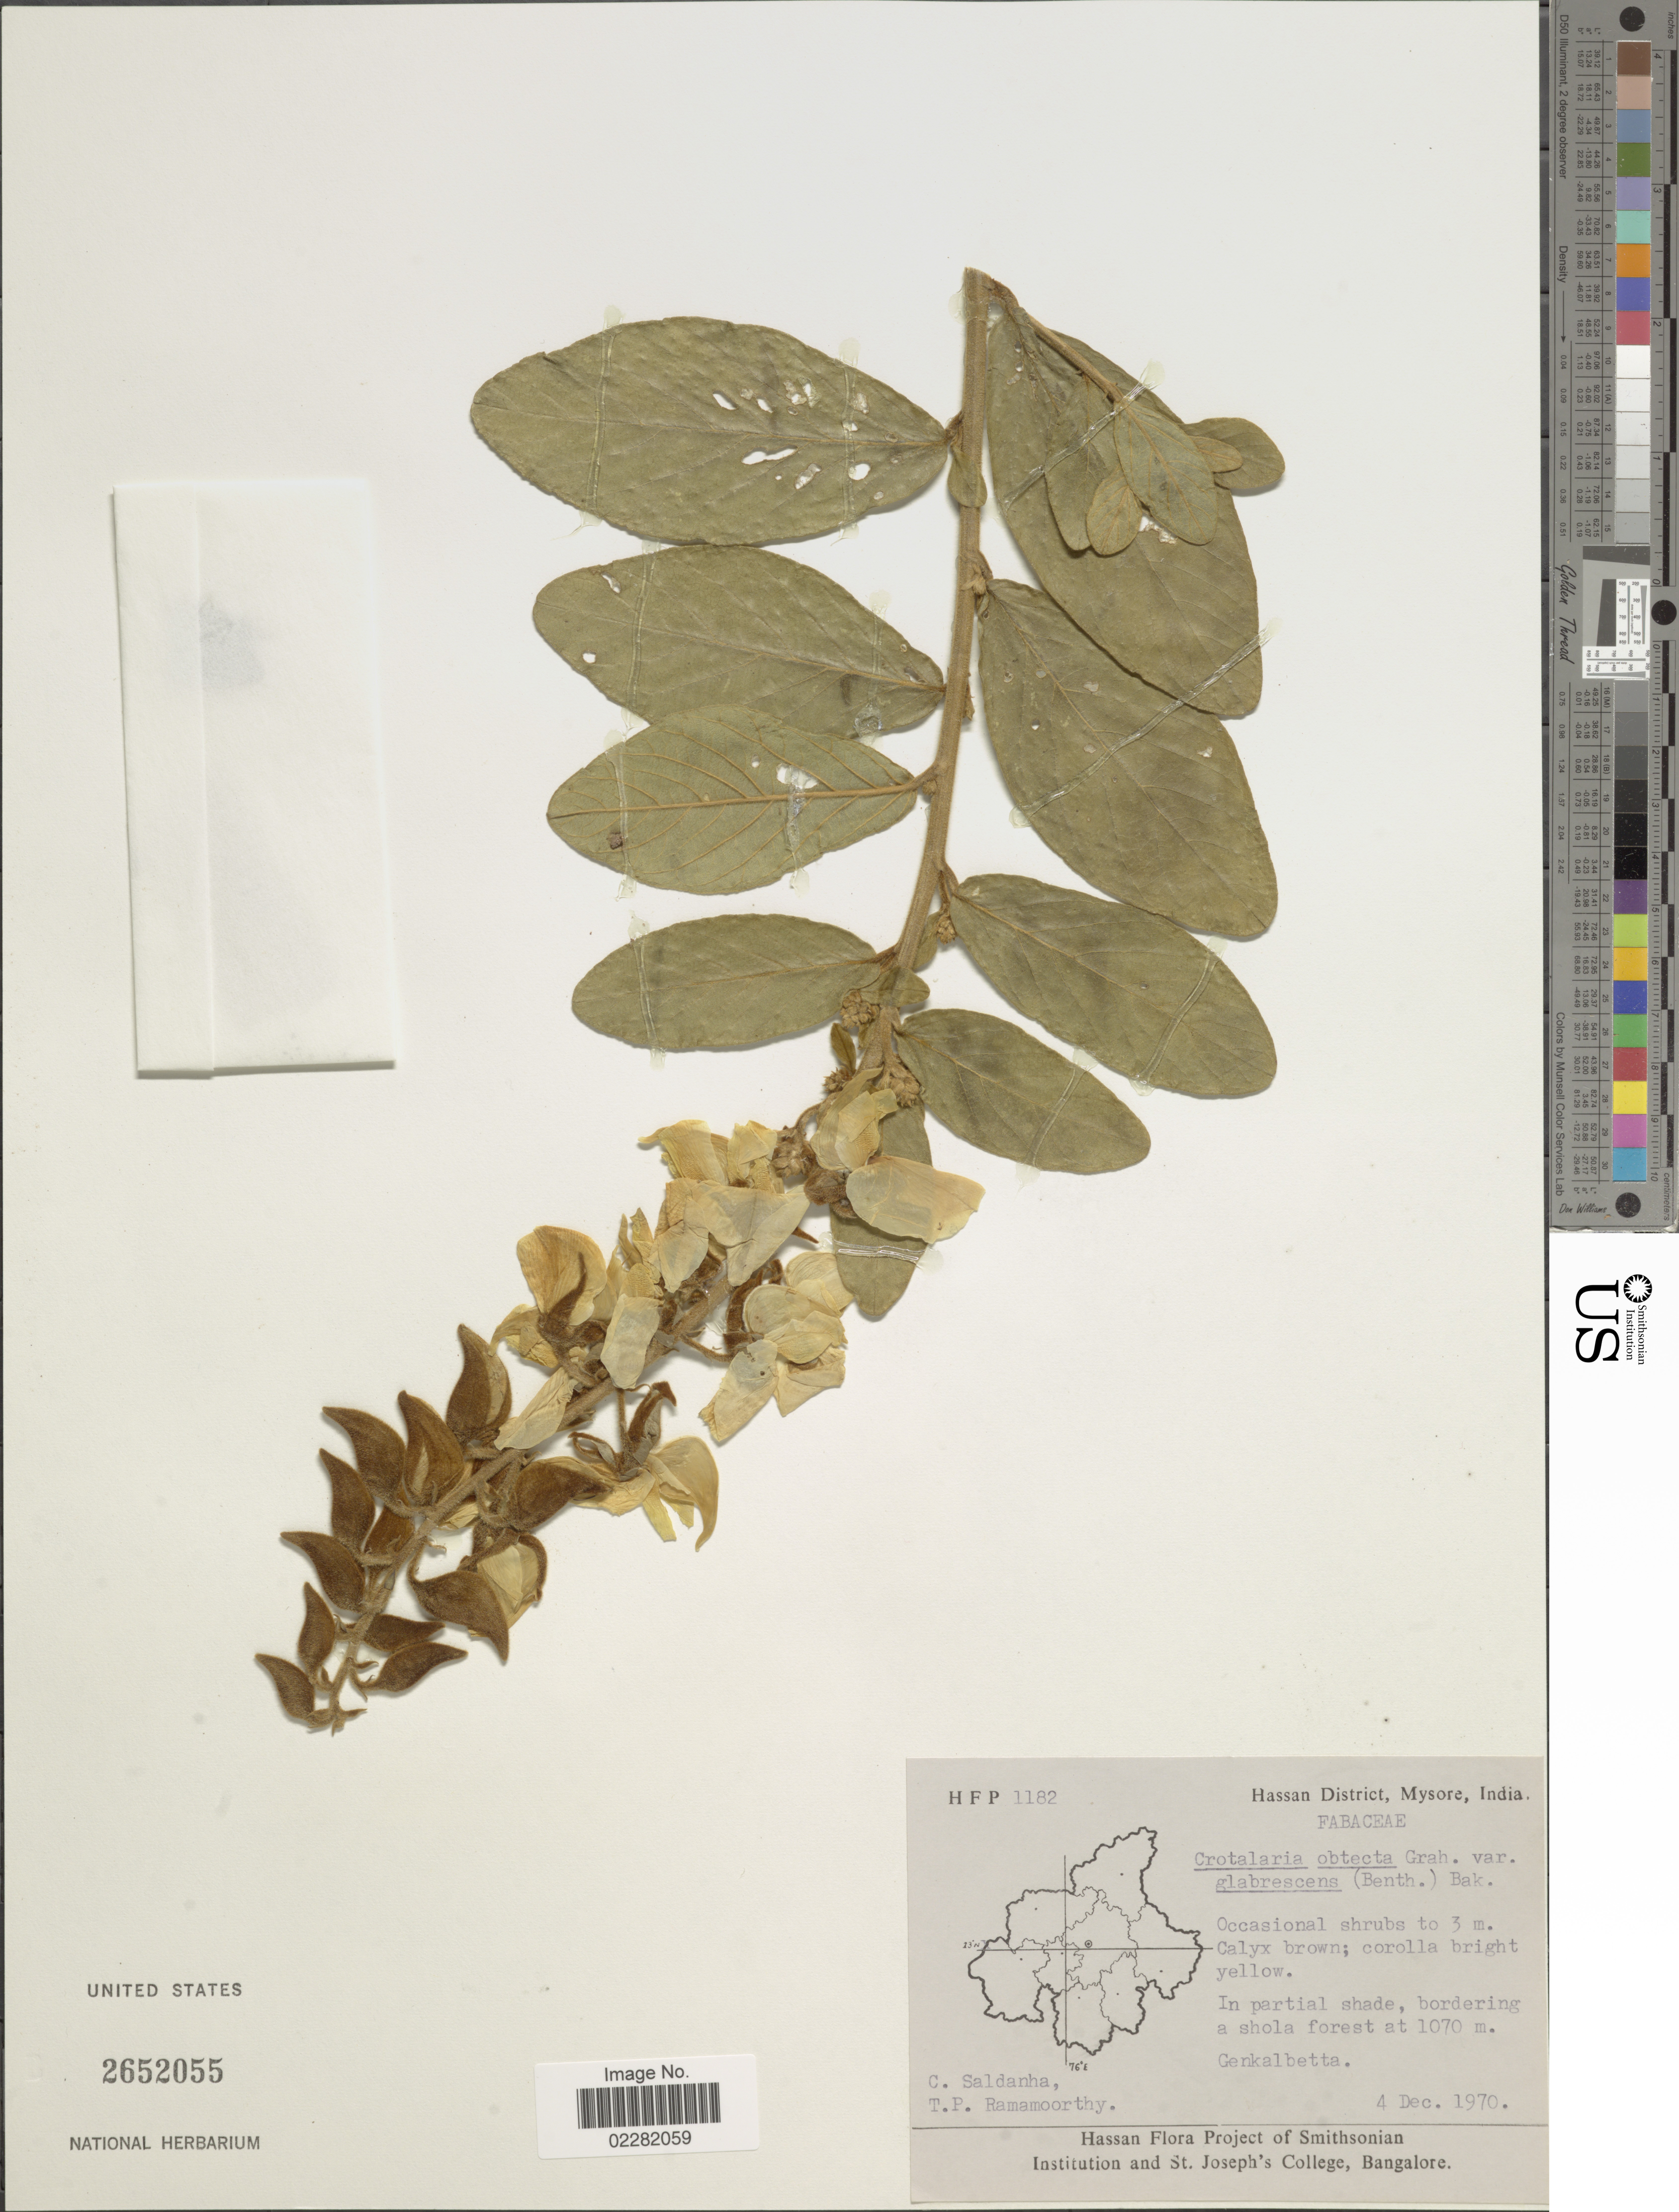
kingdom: Plantae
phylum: Tracheophyta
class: Magnoliopsida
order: Fabales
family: Fabaceae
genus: Crotalaria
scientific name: Crotalaria obtecta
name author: Wight & Arn.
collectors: C. Saldanha & T. P. Ramamoorthy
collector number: HFP1182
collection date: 1970-12-04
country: India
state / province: Karnataka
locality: Hassan District, Mysore, Genkalbetta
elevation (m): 1070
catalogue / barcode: US 2652055